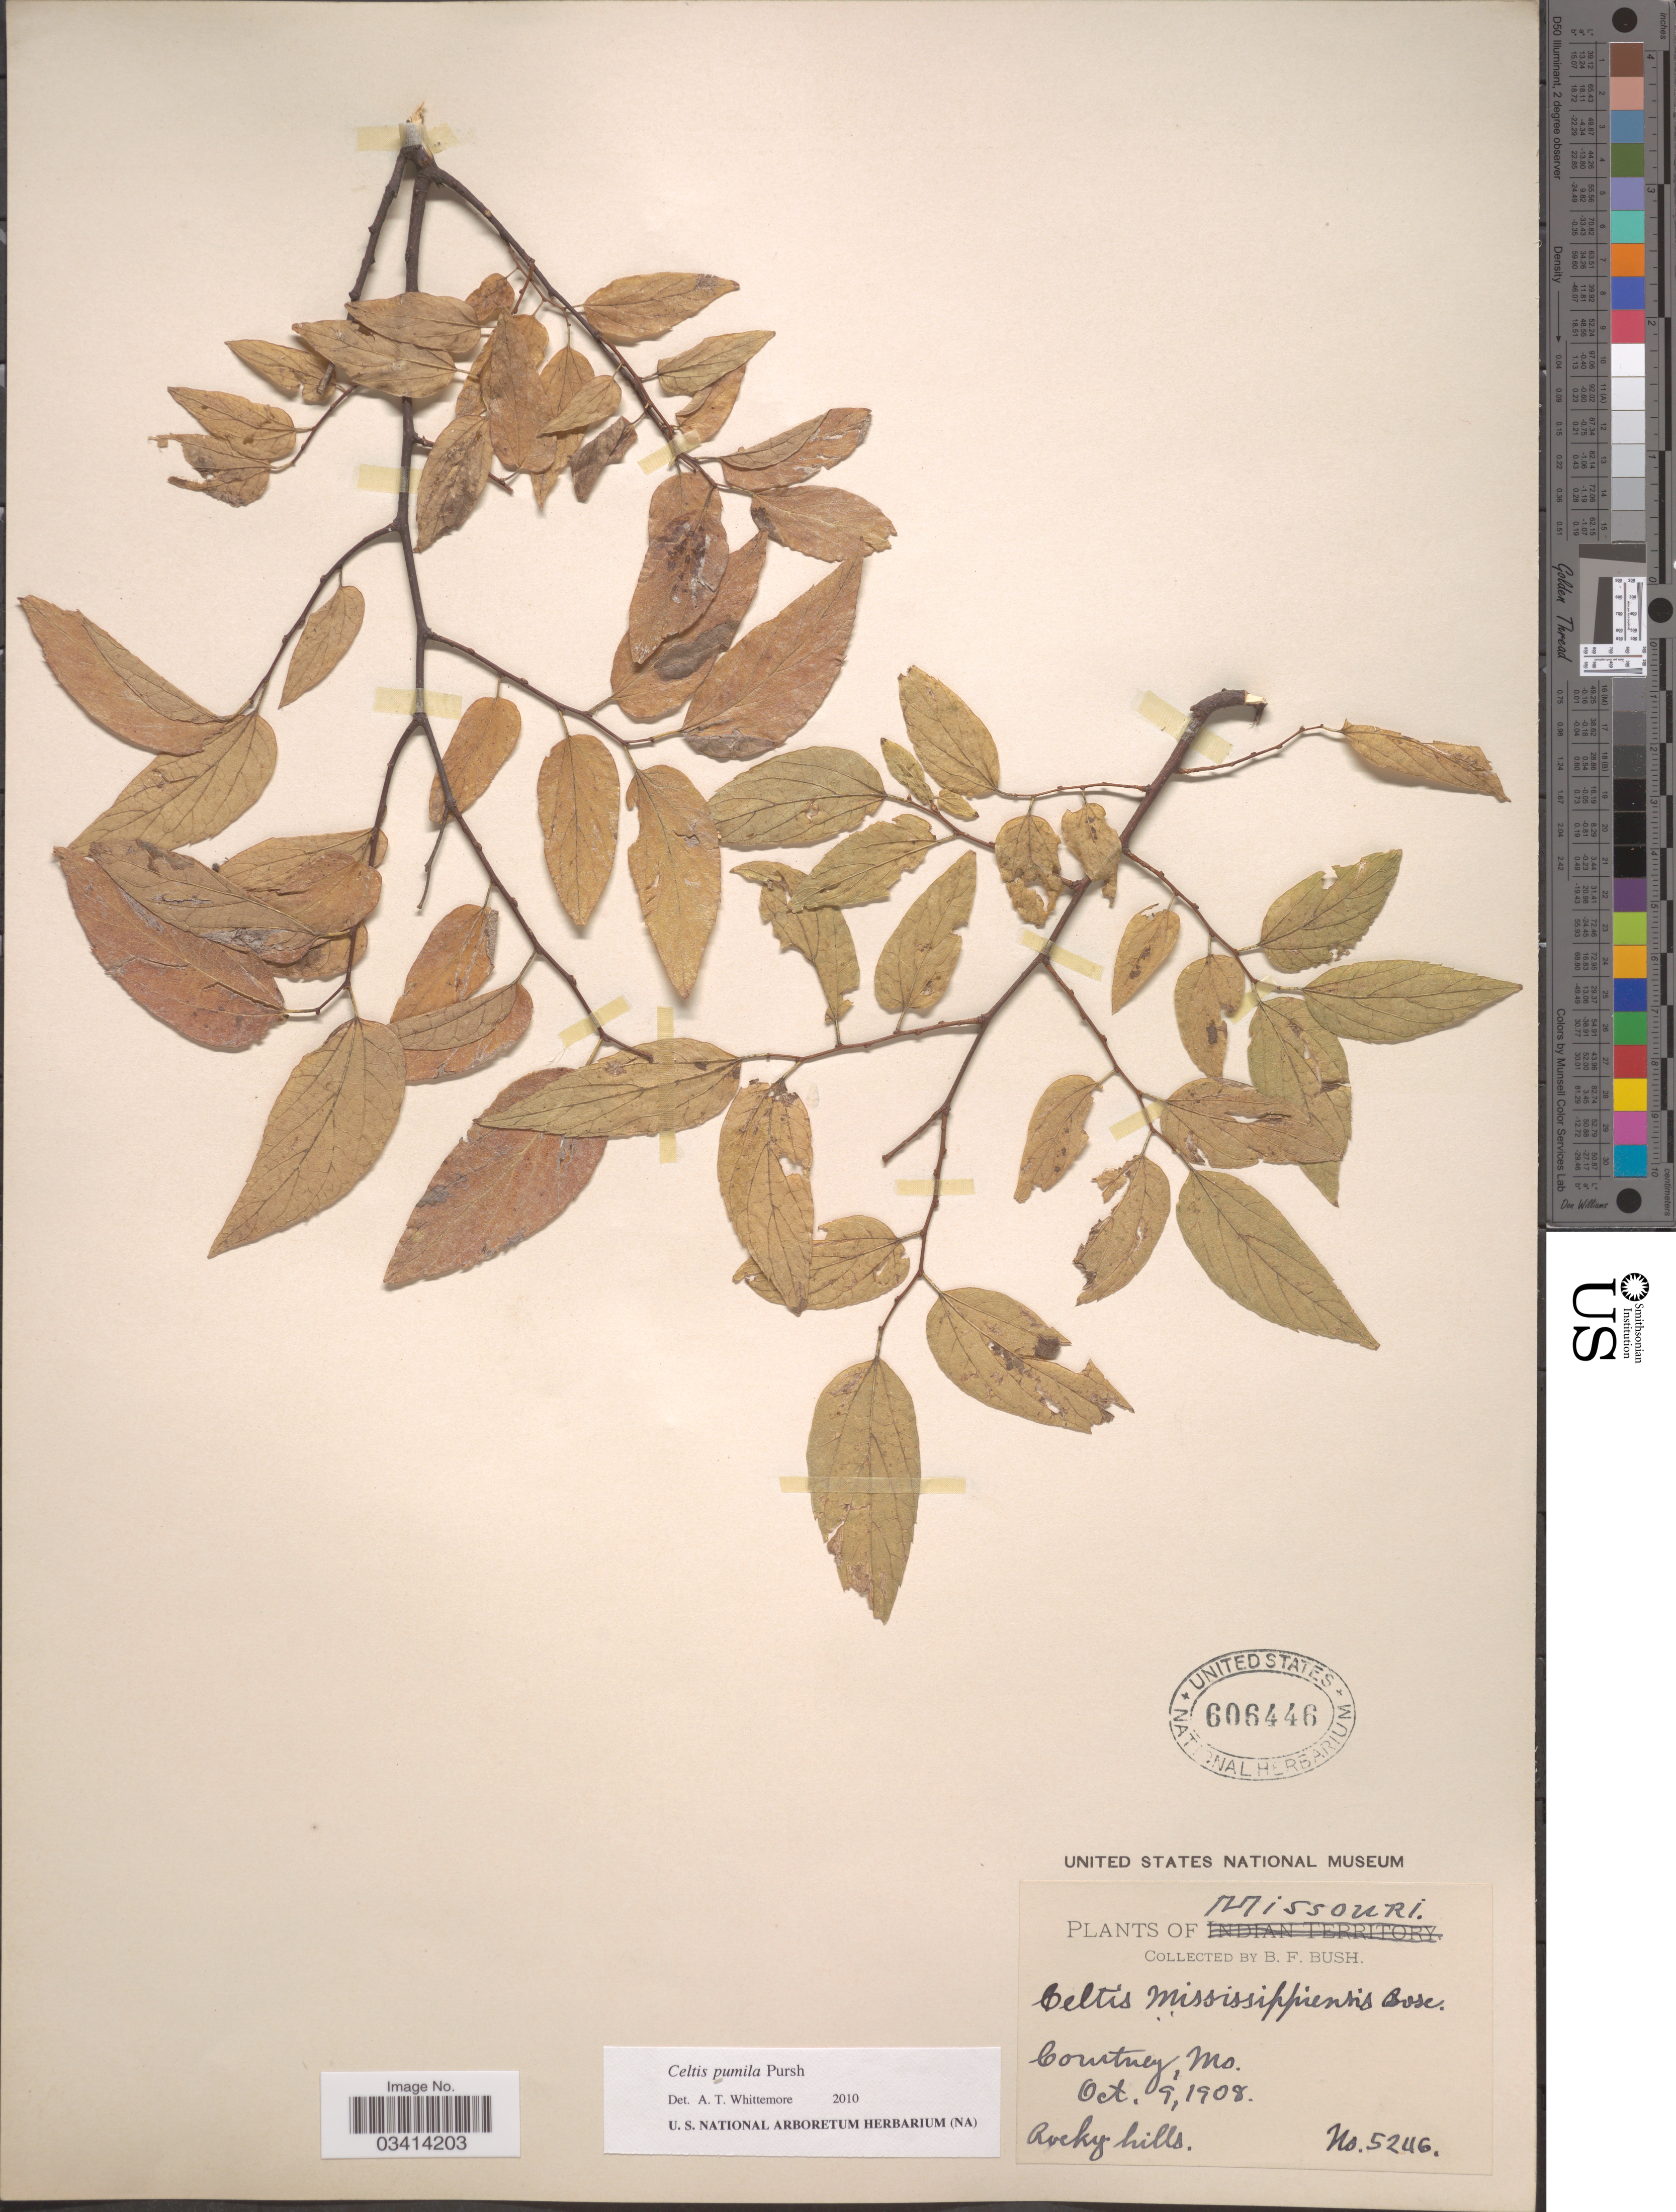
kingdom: Plantae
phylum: Tracheophyta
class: Magnoliopsida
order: Rosales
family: Cannabaceae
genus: Celtis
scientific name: Celtis pumila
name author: Pursh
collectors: B. F. Bush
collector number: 5246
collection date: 1908-10-09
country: United States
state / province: Missouri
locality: Courtney.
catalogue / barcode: US 606446